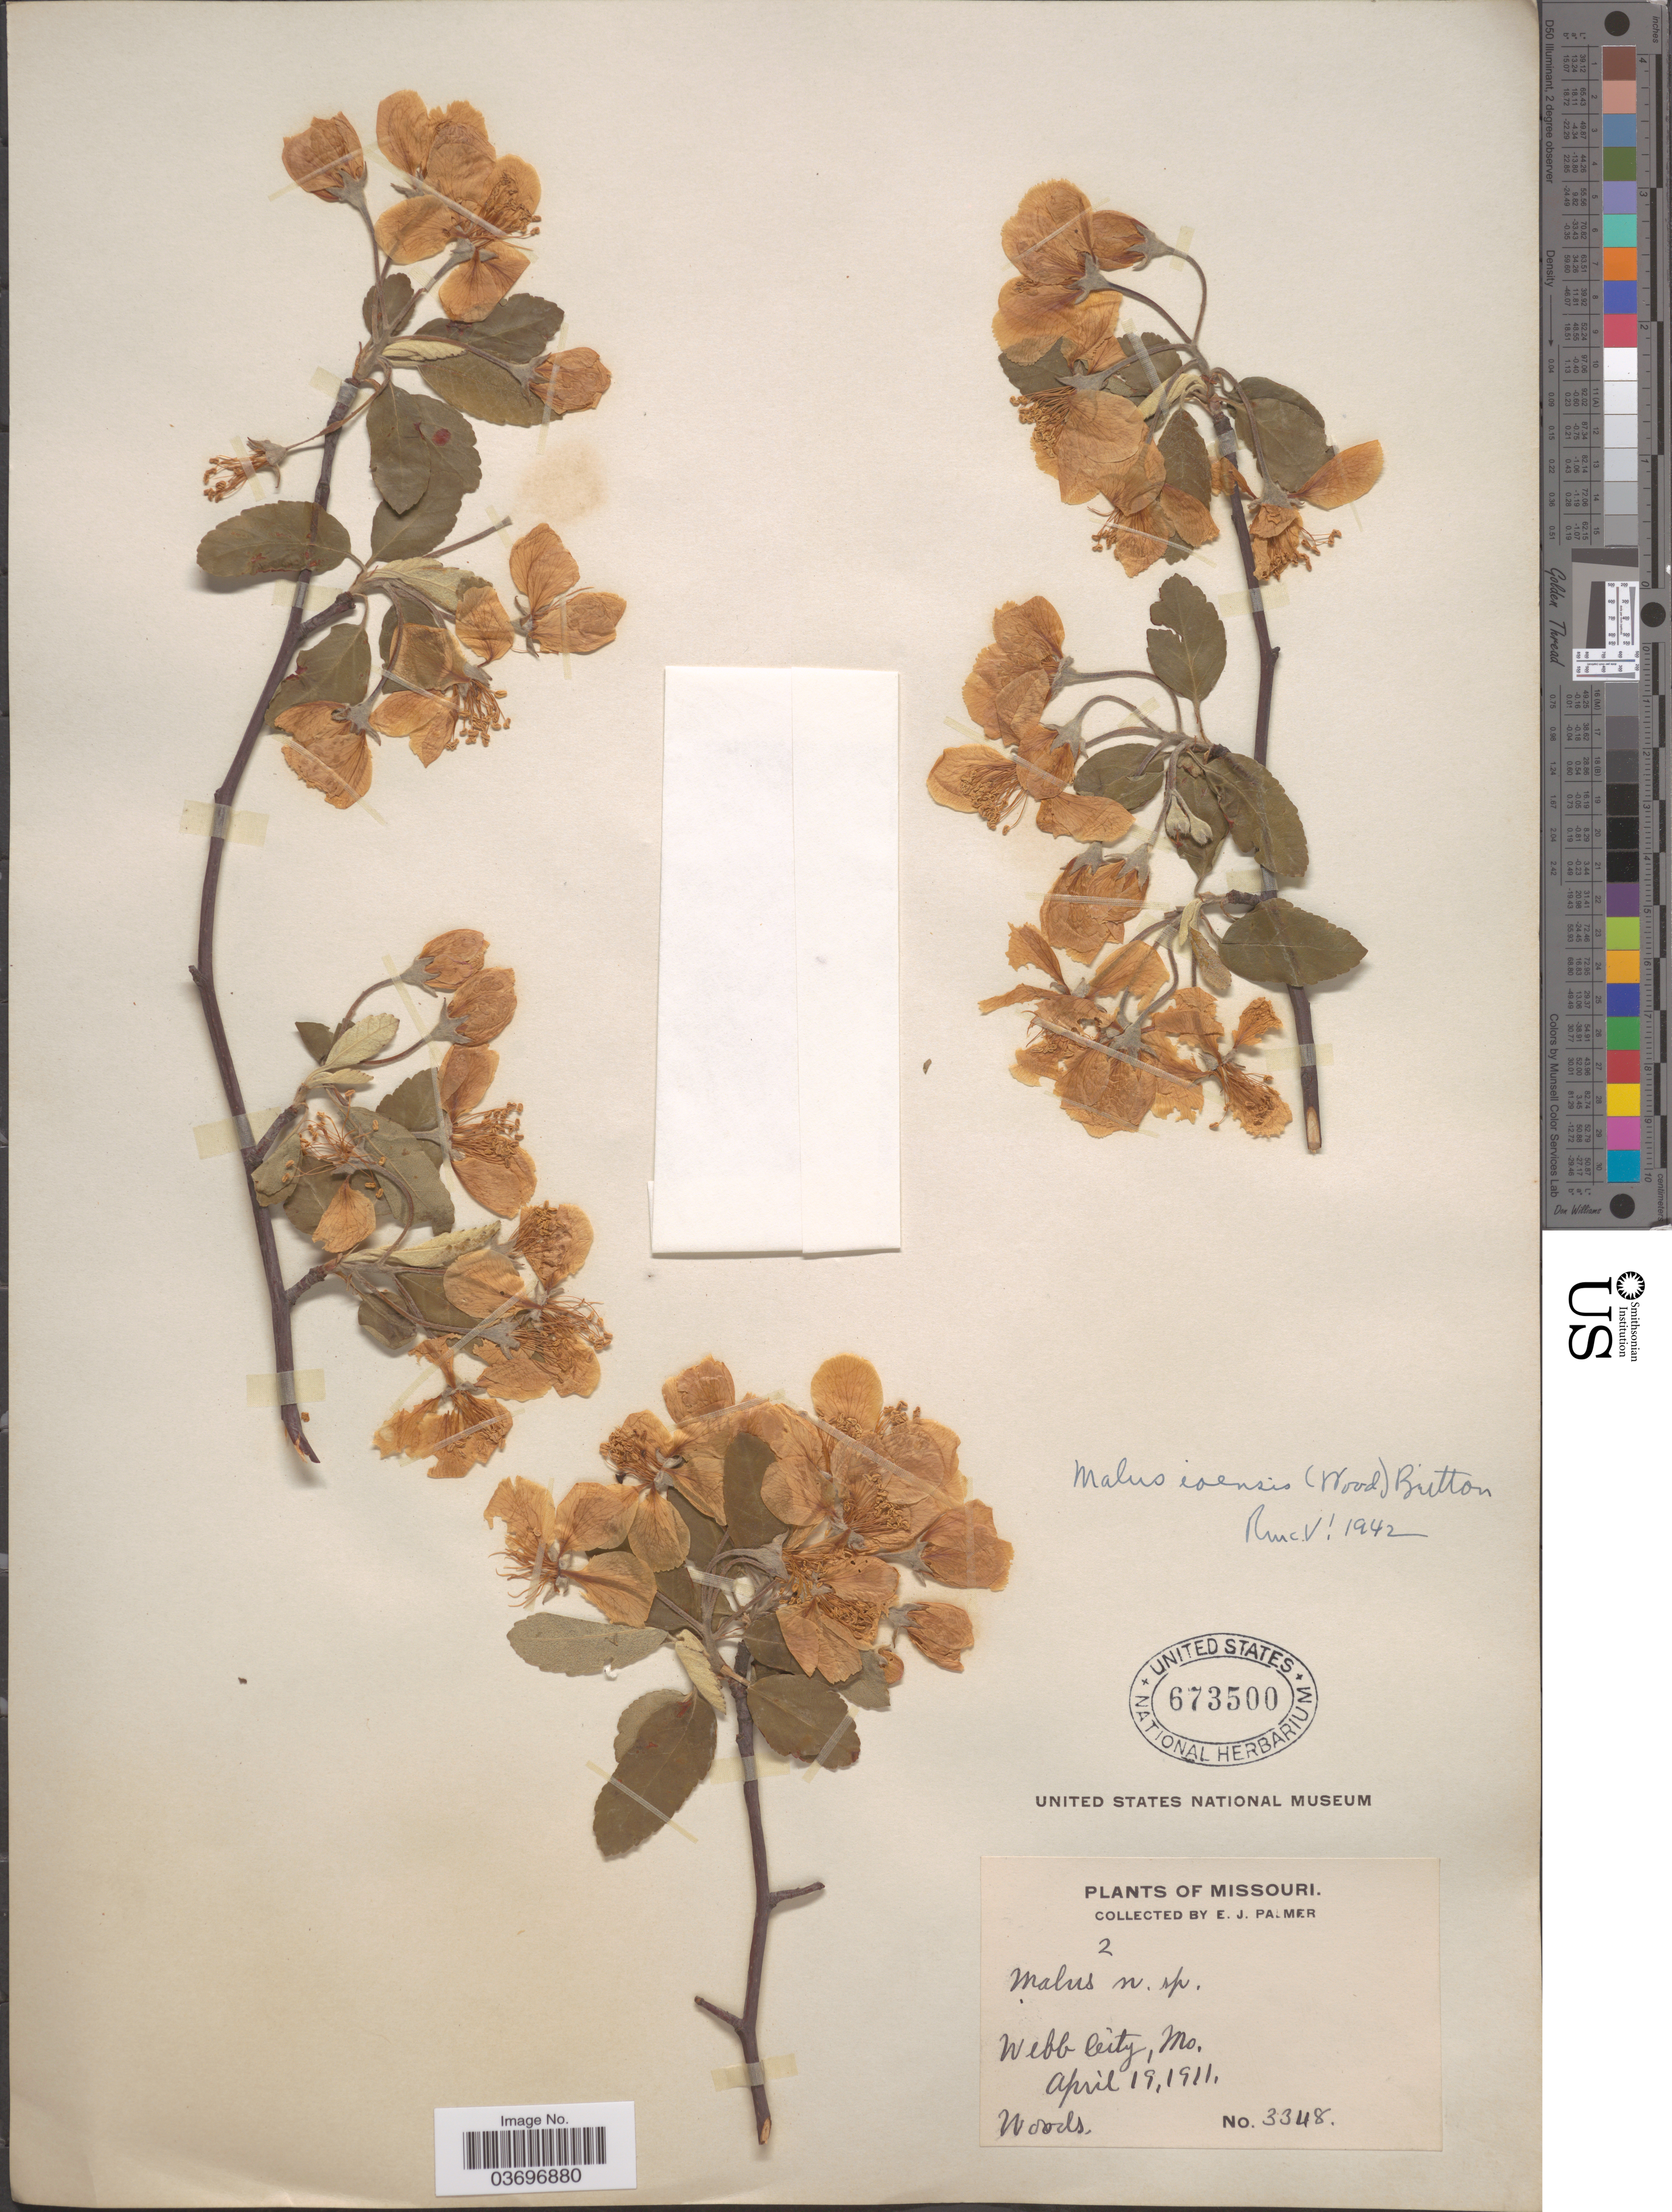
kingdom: Plantae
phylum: Tracheophyta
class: Magnoliopsida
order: Rosales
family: Rosaceae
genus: Malus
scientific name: Malus ioensis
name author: (Alph. Wood) Britton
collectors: E. J. Palmer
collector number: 3348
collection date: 1911-04-19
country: United States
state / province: Missouri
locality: Webb City.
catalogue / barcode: US 673500